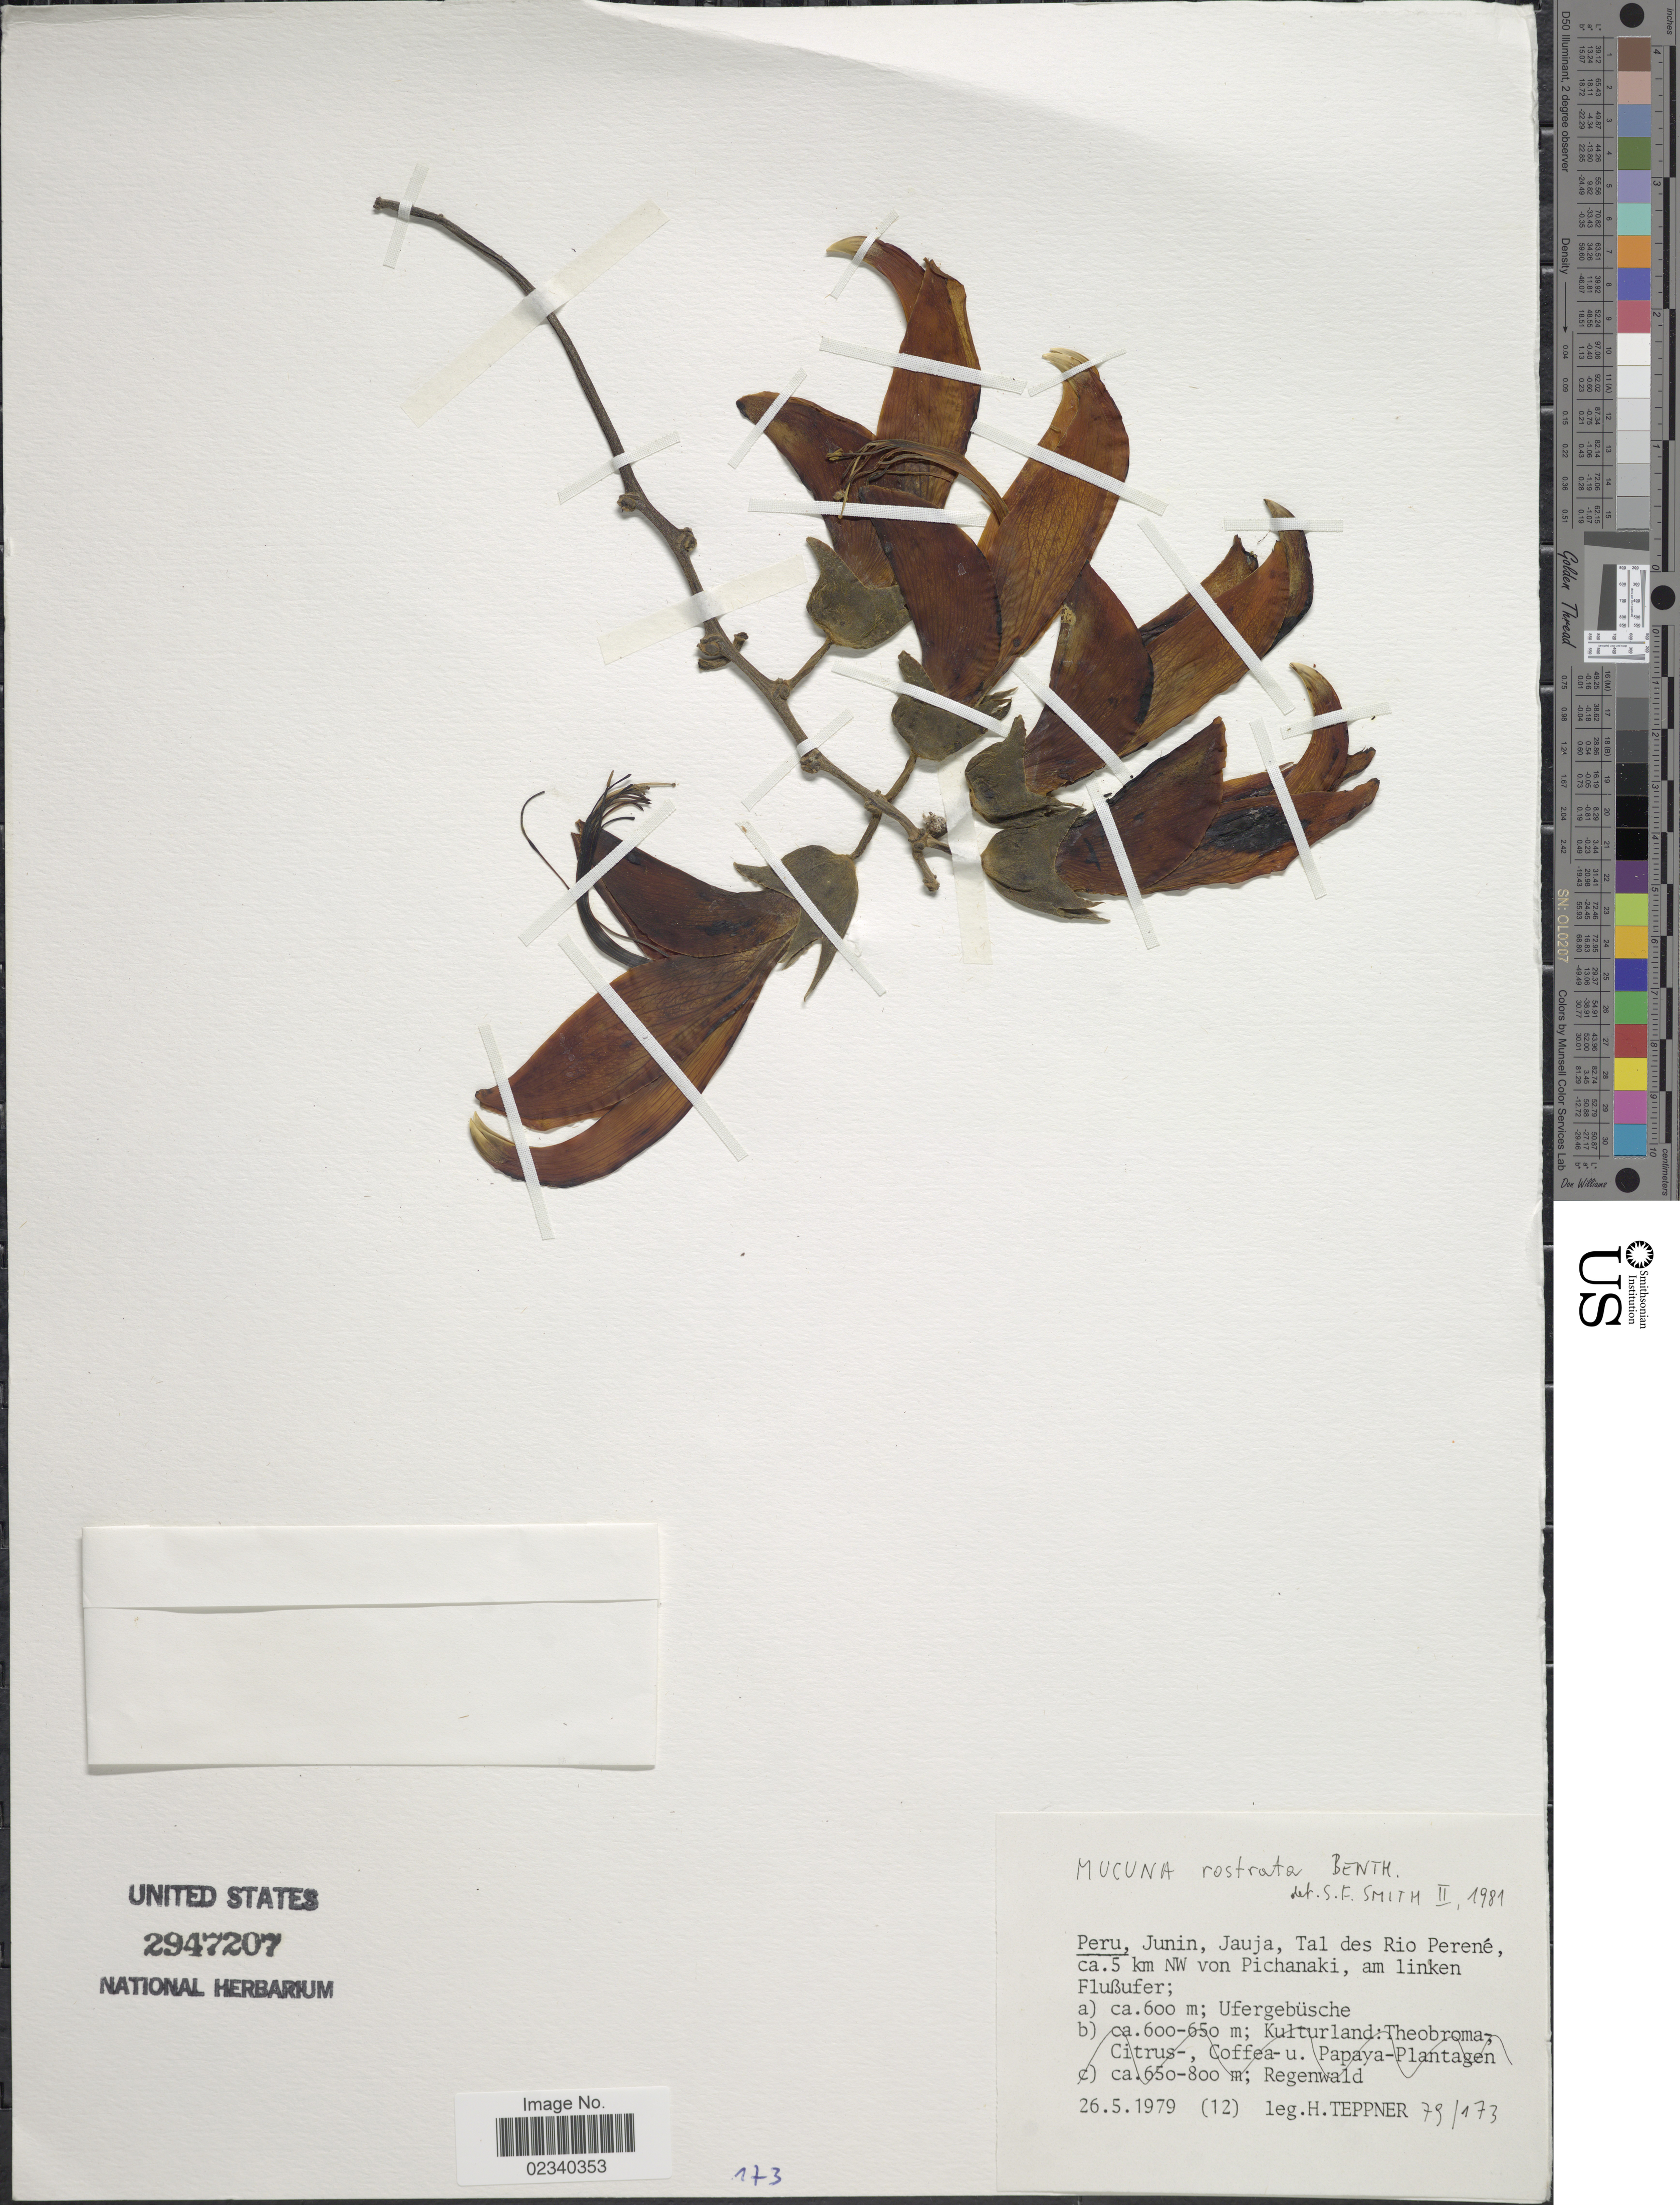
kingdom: Plantae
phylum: Tracheophyta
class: Magnoliopsida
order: Fabales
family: Fabaceae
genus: Mucuna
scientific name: Mucuna rostrata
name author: Benth.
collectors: H. Teppner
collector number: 12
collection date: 1979-05-26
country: Peru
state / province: Junín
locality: Jauja, Tal des Rio Perene, ca. 5 km NW von Pichanaki, am linken Flußufer. Ufergebusche.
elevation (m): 600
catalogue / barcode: US 2947207